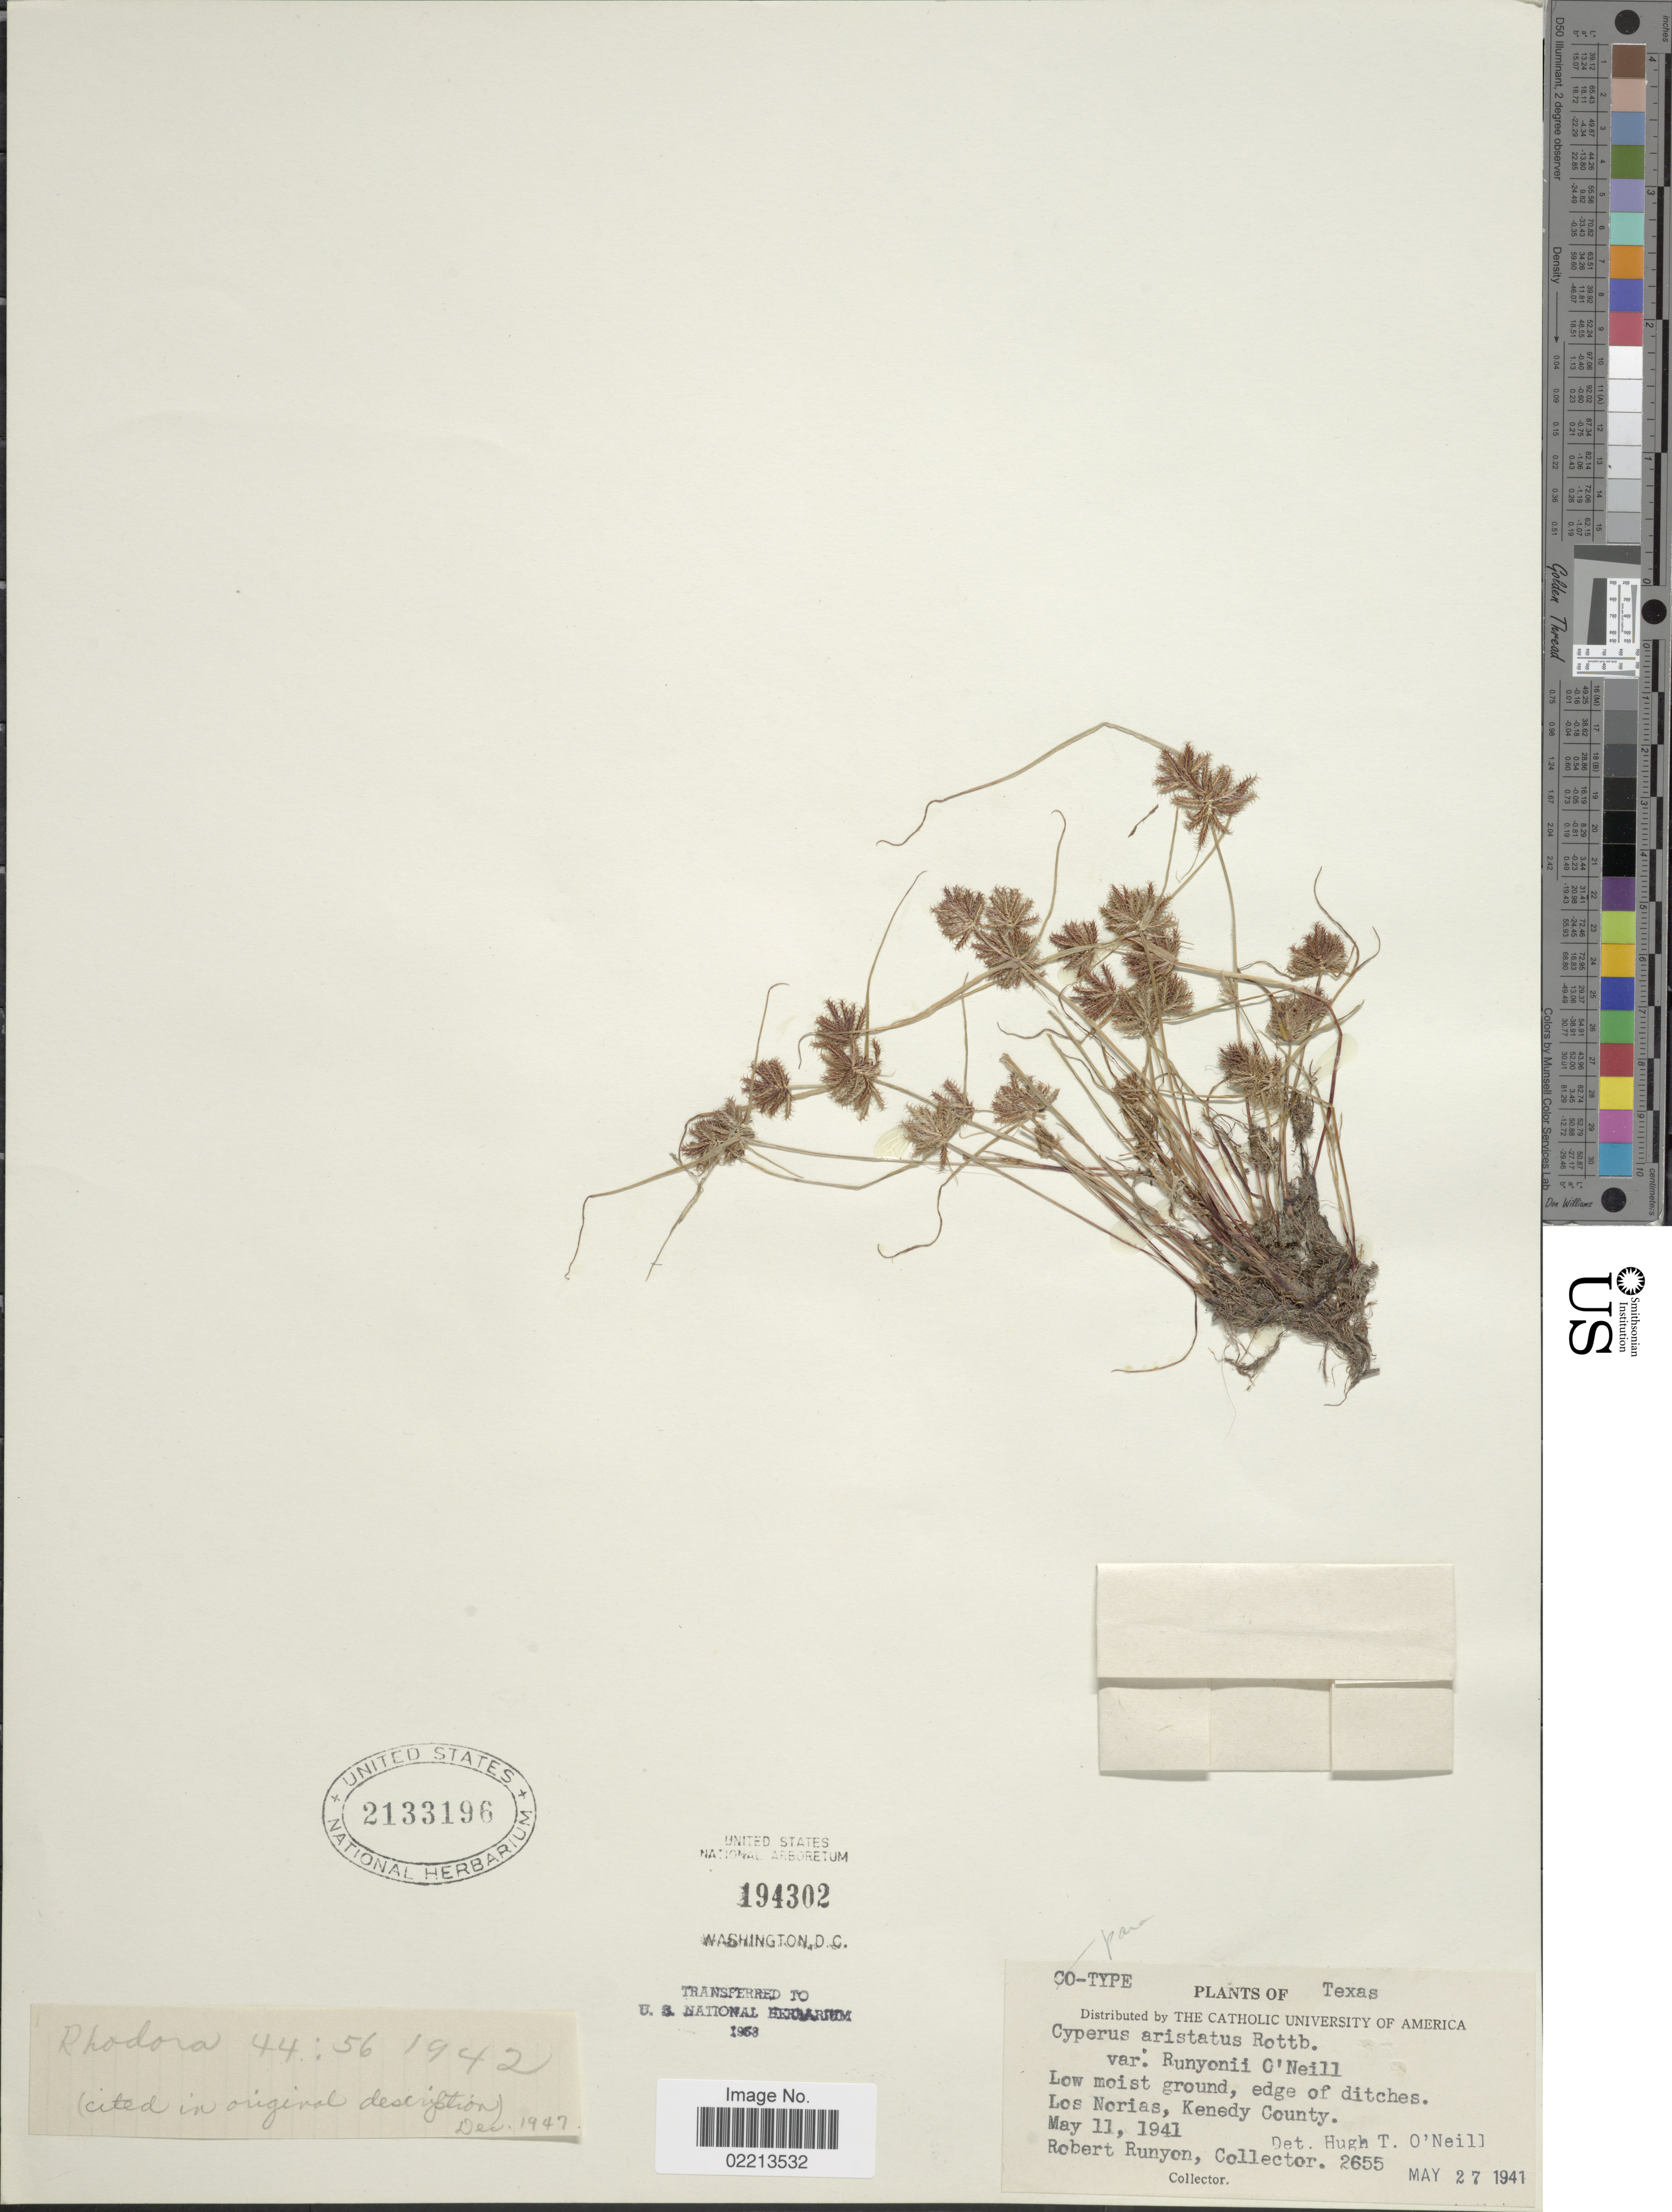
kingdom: Plantae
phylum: Tracheophyta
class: Liliopsida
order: Poales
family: Cyperaceae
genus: Cyperus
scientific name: Cyperus squarrosus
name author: L.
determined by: Strong, Mark T., (BOT), Smithsonian Institution - National Museum of Natural History (UNITED STATES)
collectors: R. Runyon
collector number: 2655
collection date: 1941-05-11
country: United States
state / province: Texas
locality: Los Norias, Kenedy County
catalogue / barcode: US 2133196